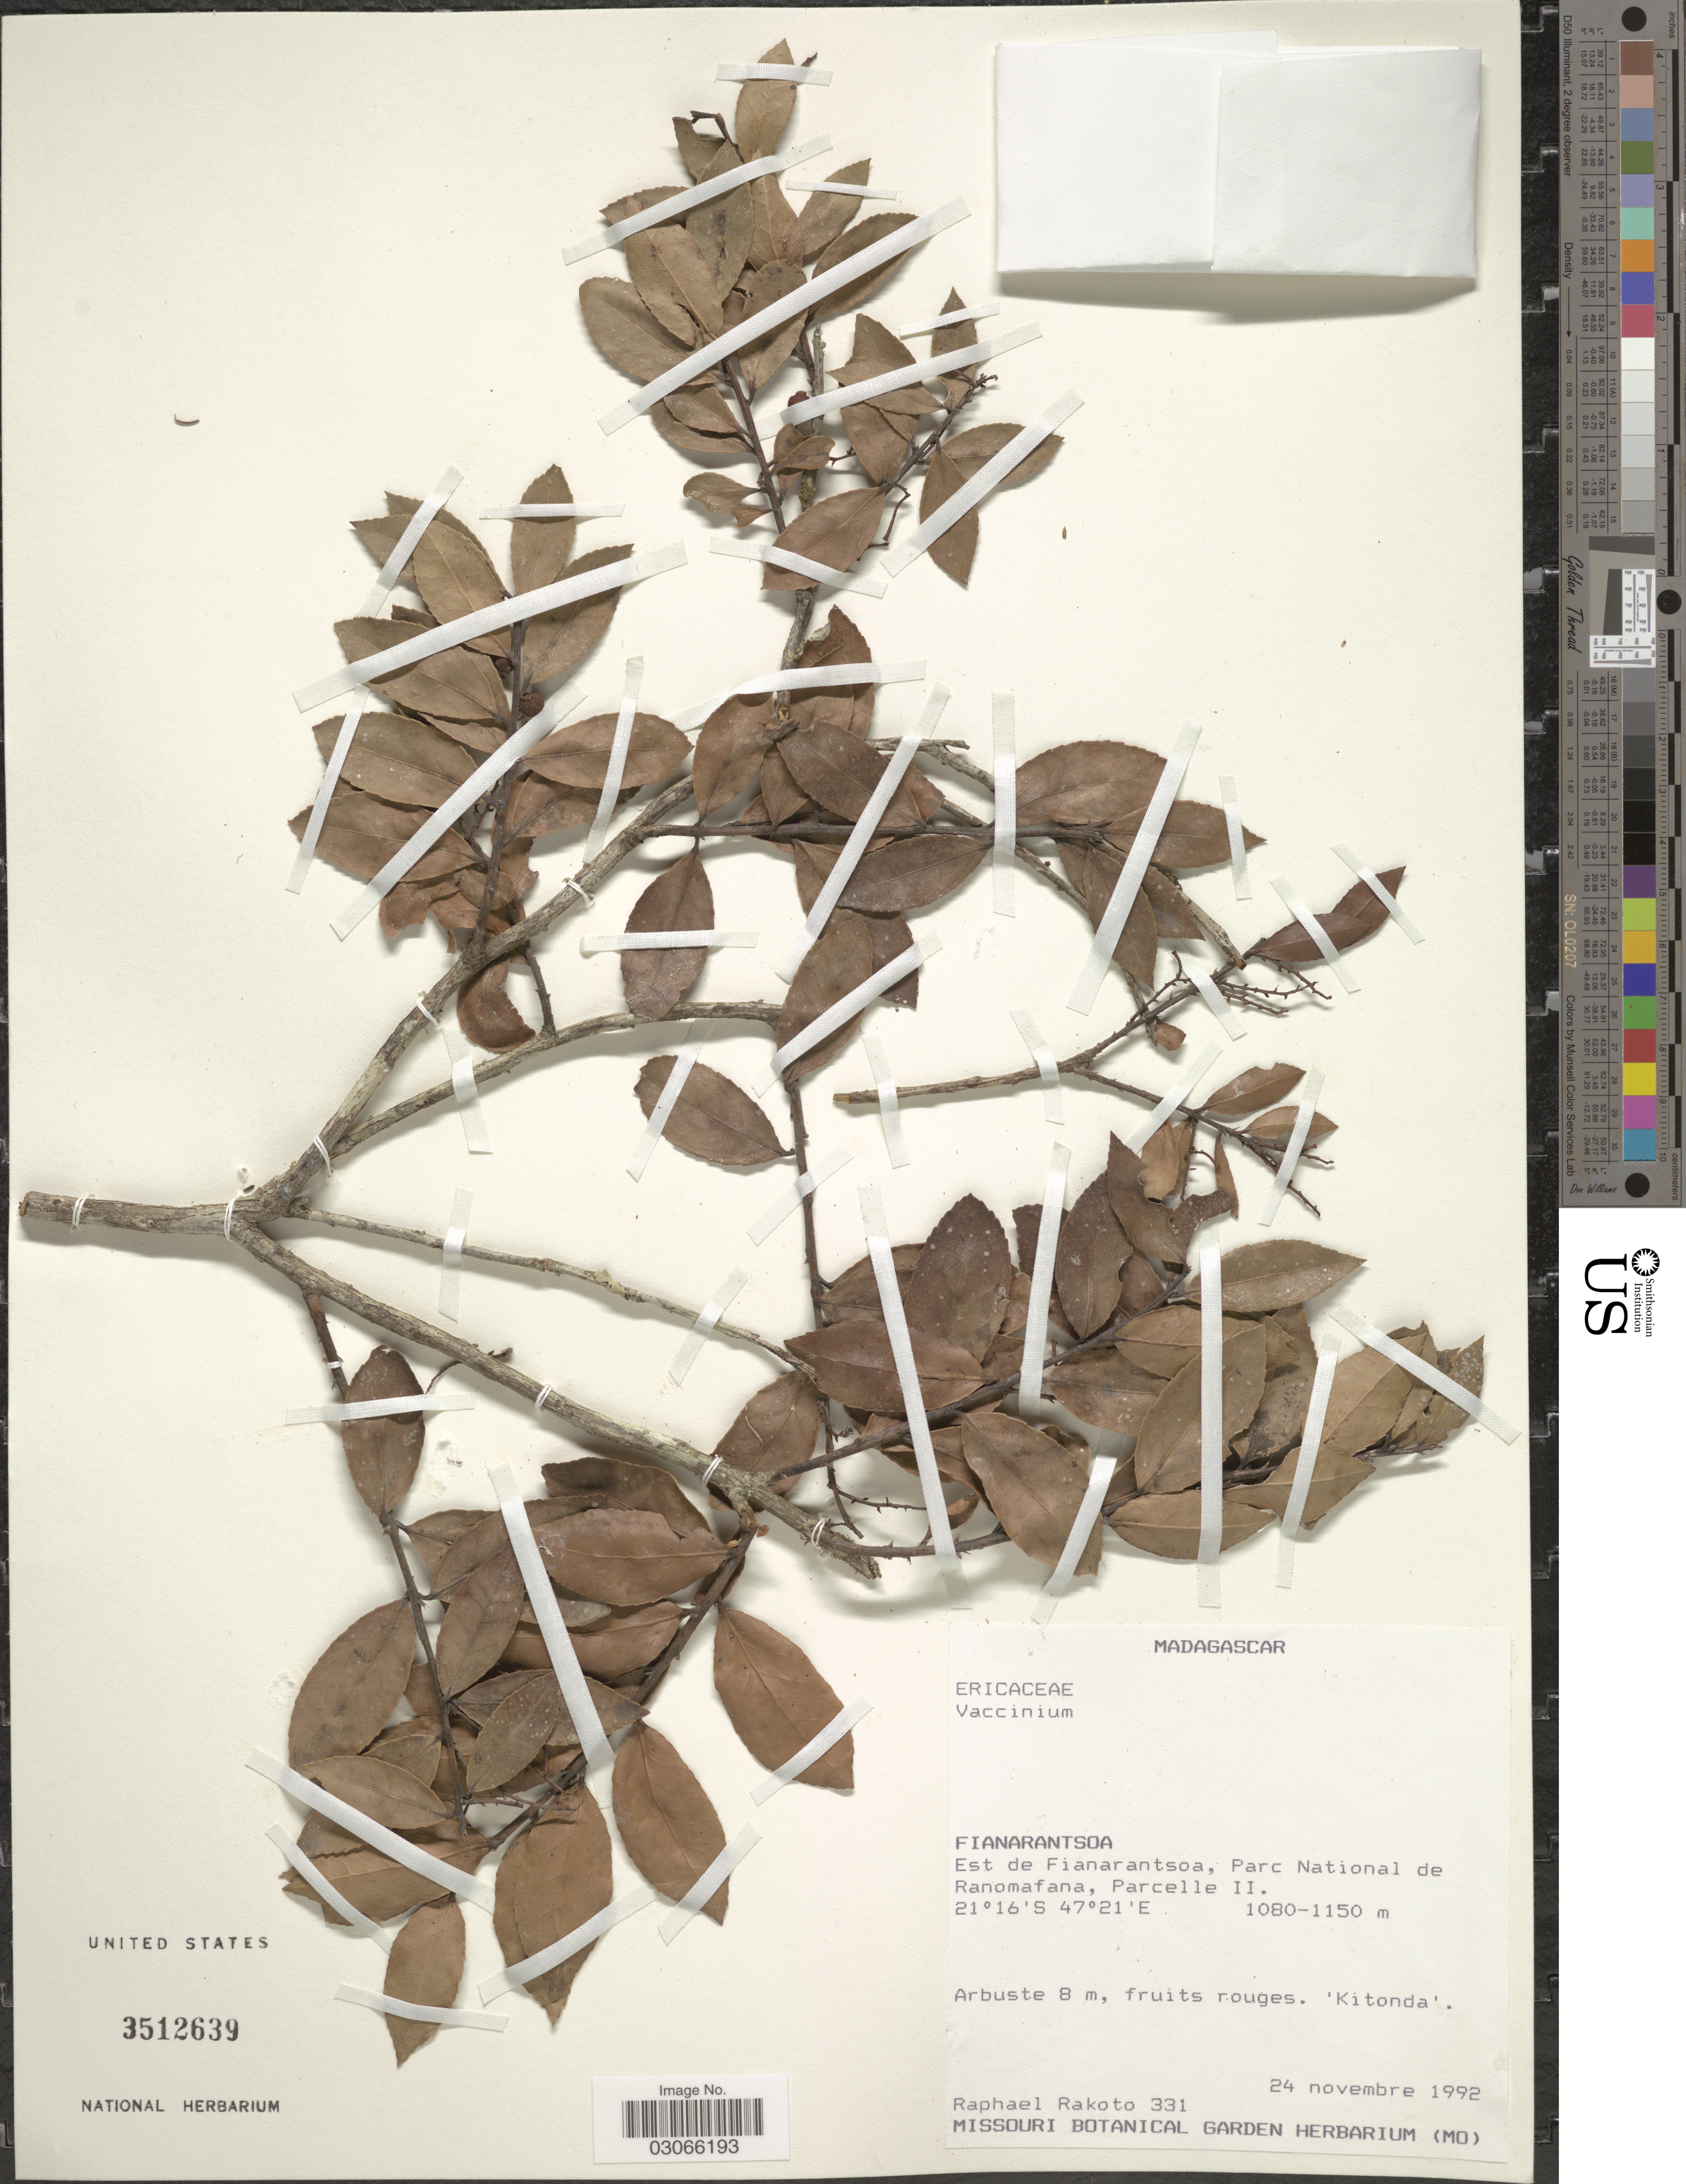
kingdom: Plantae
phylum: Tracheophyta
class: Magnoliopsida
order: Ericales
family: Ericaceae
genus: Vaccinium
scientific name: Vaccinium sp.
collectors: R. Rakoto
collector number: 331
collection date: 1992-11-24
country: Madagascar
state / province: Haute Matsiatra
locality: Est de Fianarantsoa, Parc National de Ranomafana, Parcelle II.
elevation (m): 1080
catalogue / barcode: US 3512639